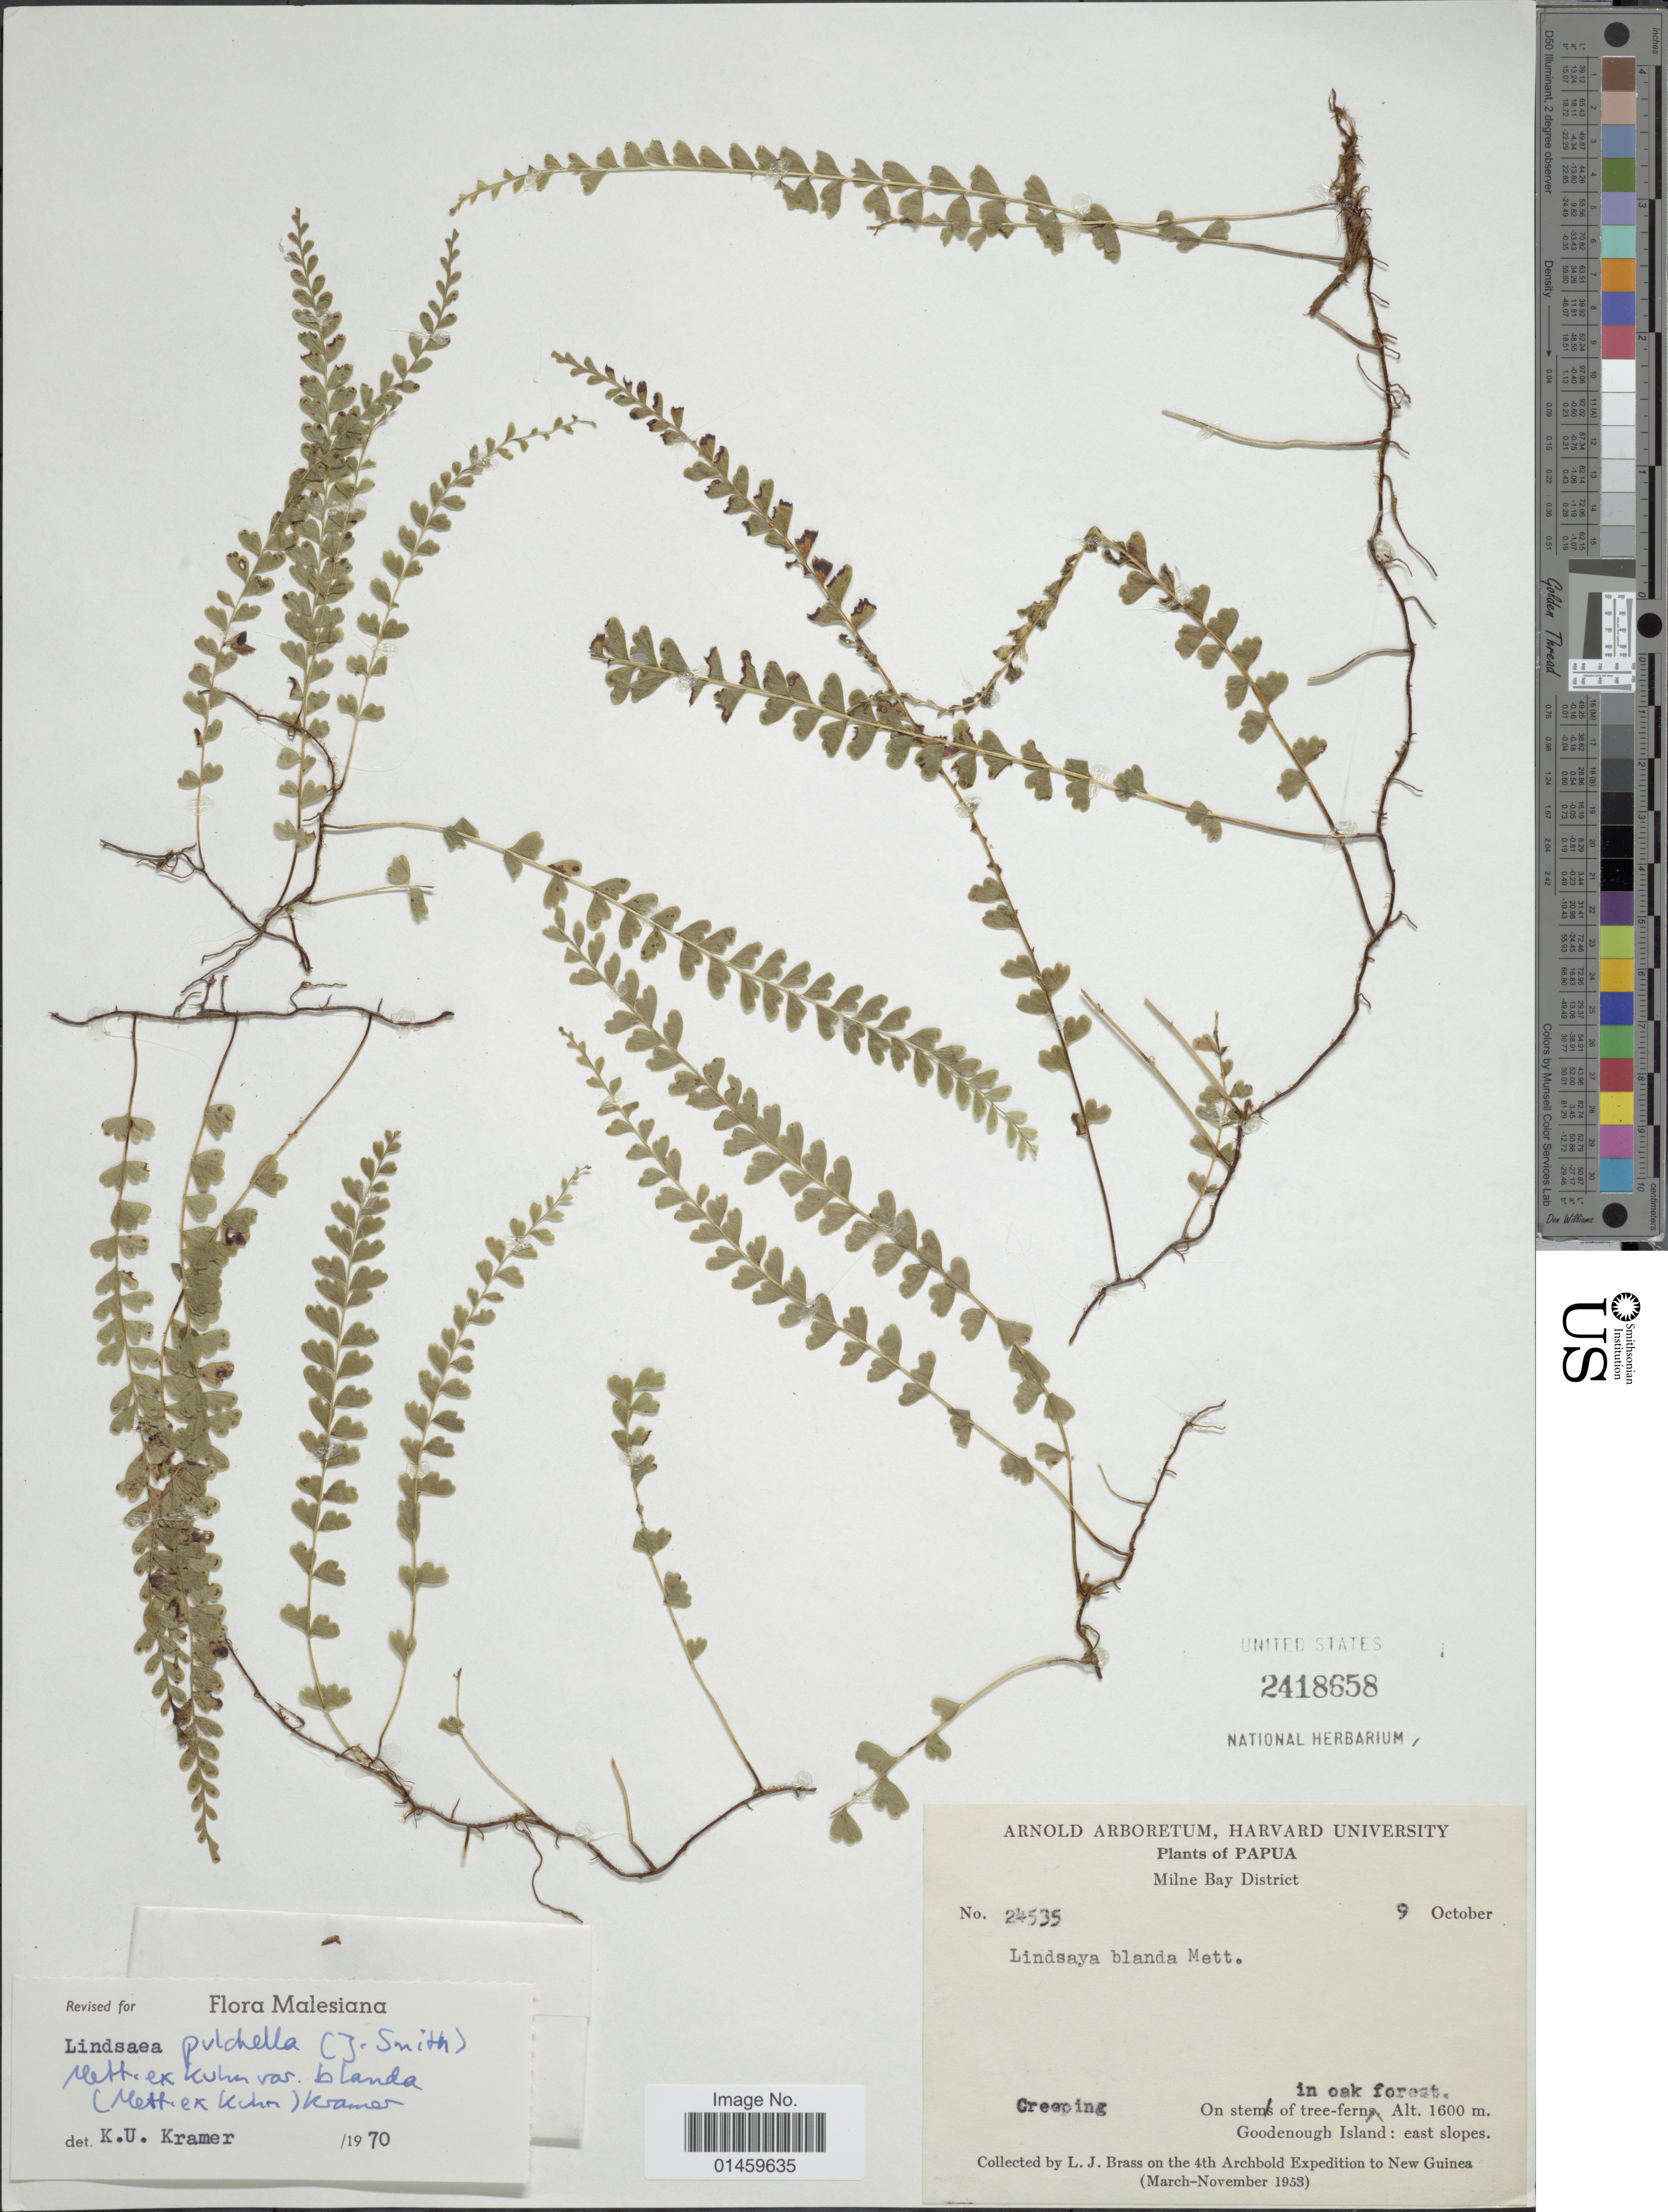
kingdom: Plantae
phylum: Tracheophyta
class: Polypodiopsida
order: Polypodiales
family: Lindsaeaceae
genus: Lindsaea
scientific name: Lindsaea pulchella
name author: (J. Sm.) Mett. ex Kuhn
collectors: L. J. Brass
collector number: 24535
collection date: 1953-10-09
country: Papua New Guinea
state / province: Milne Bay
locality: Papua. Milne Bay District. Goodenough Island: east slopes.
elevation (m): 1600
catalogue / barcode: US 2418658